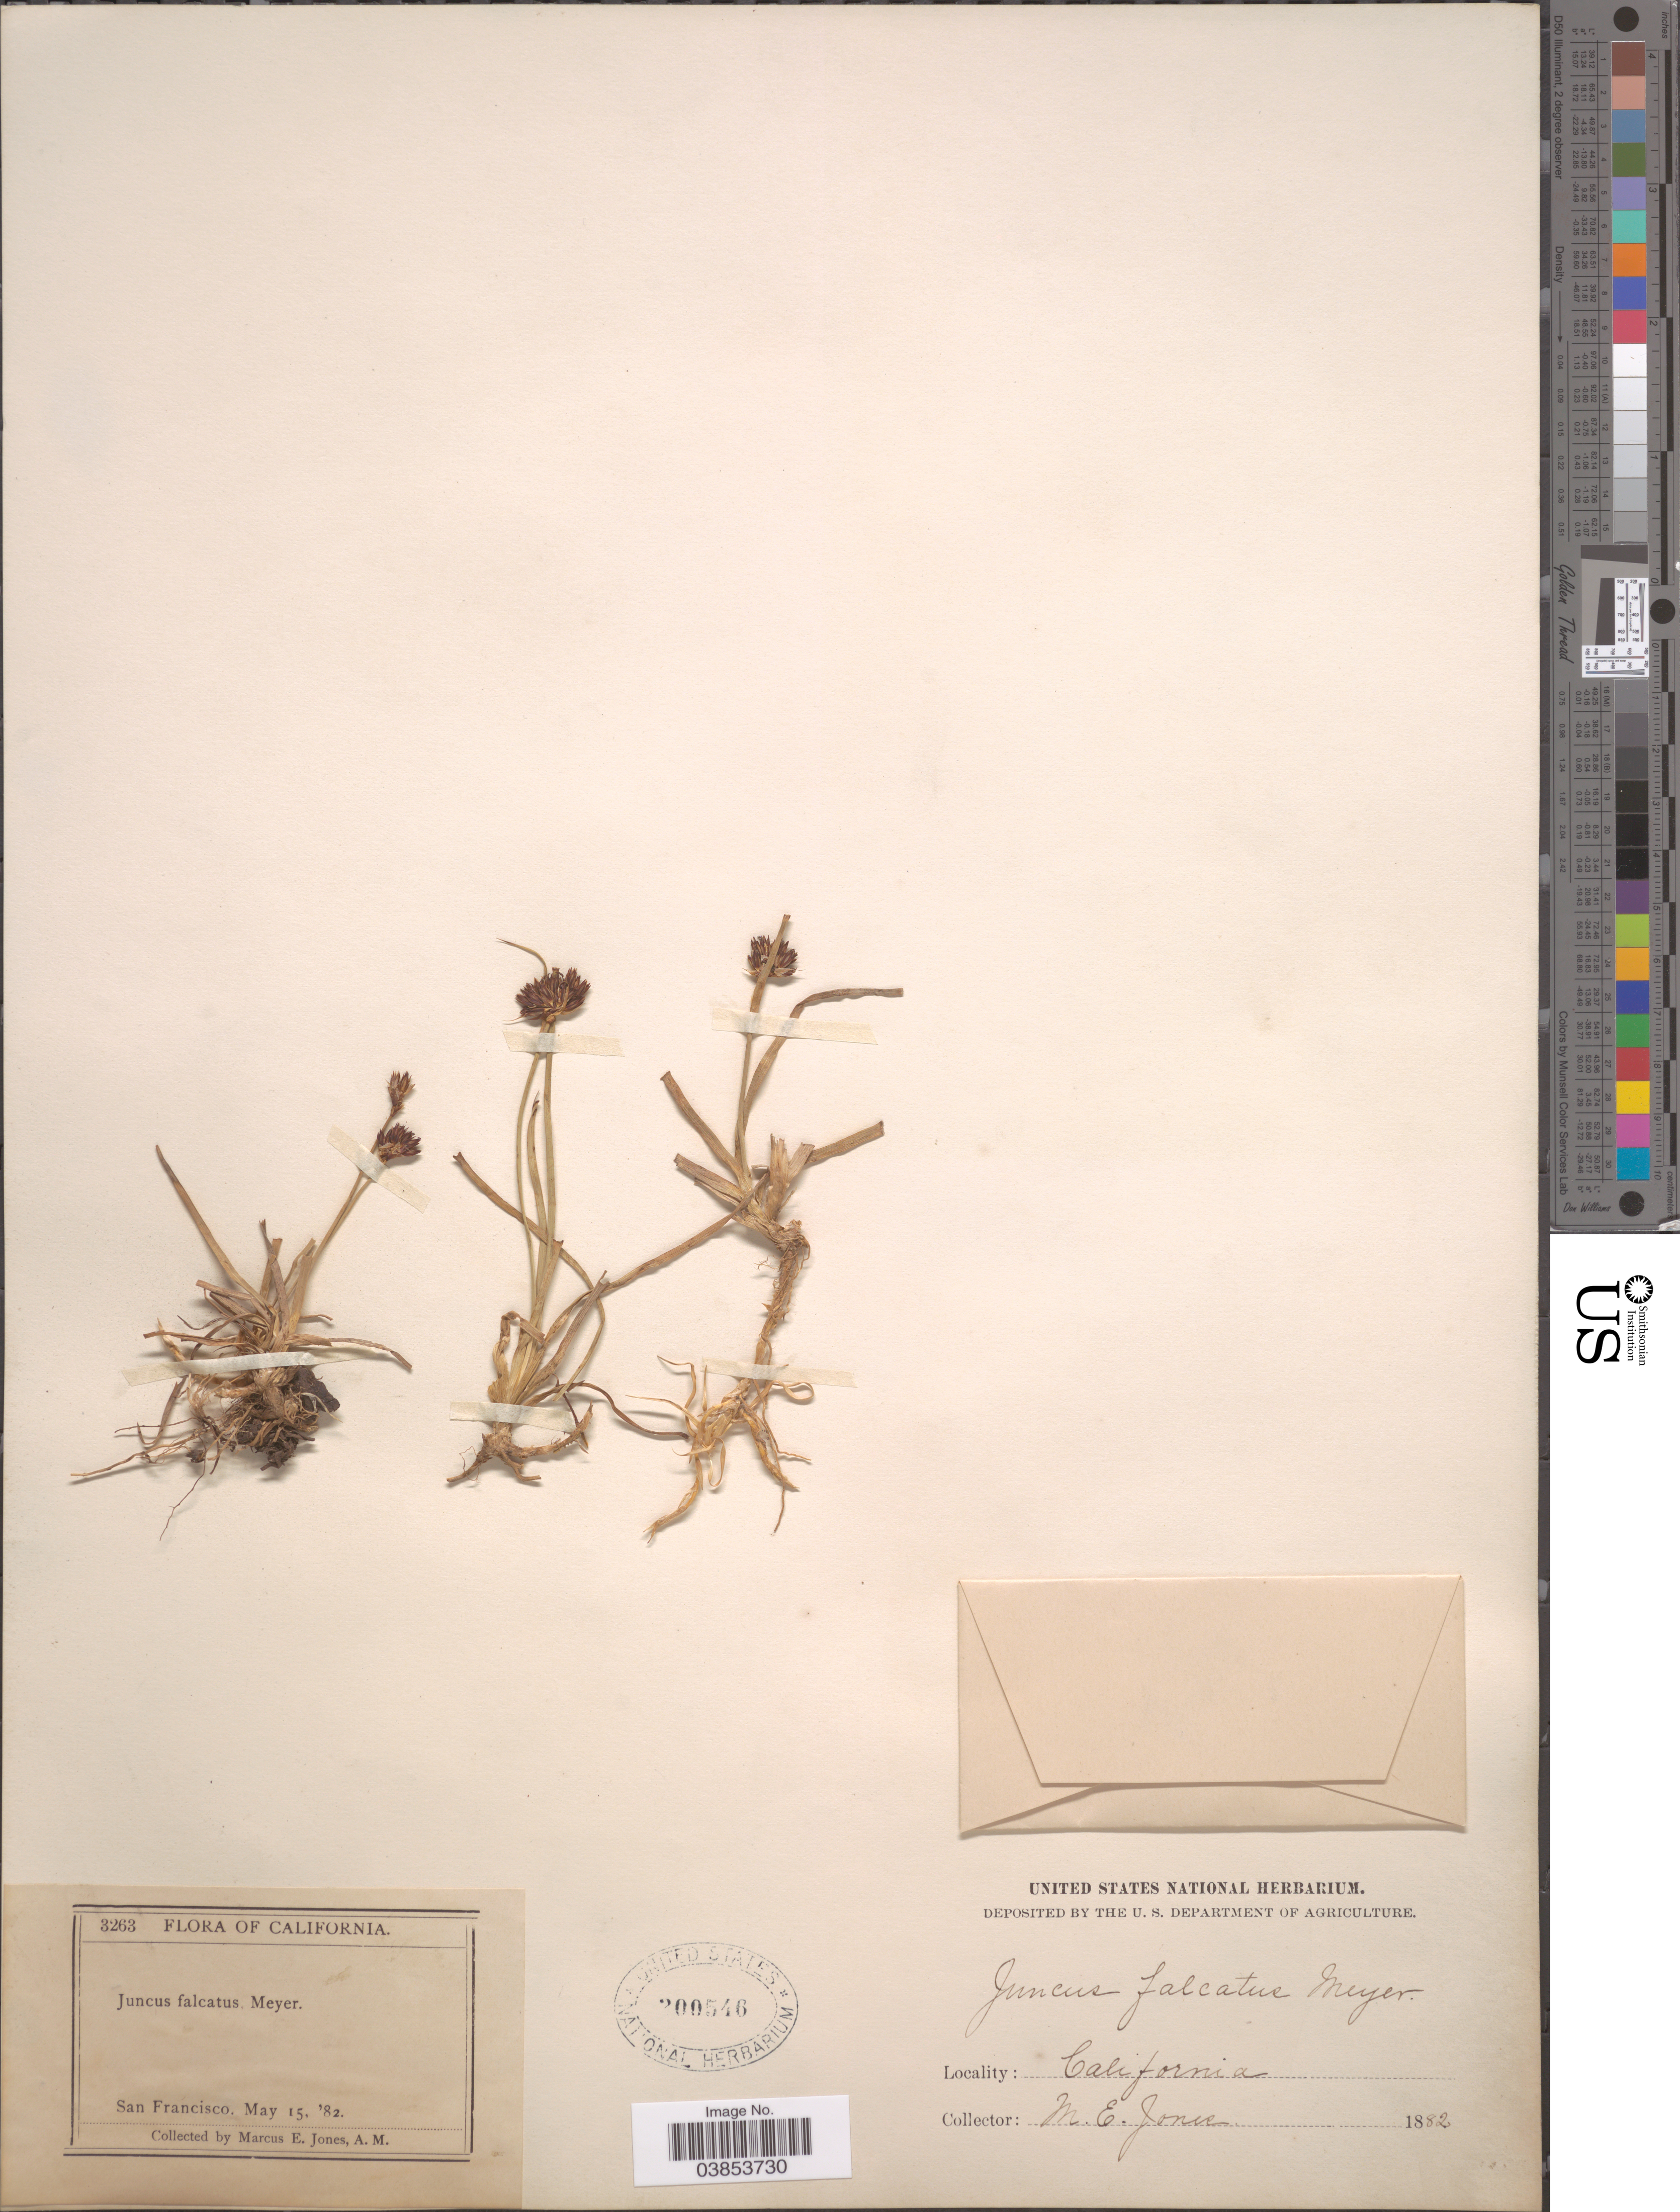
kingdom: Plantae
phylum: Tracheophyta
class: Liliopsida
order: Poales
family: Juncaceae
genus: Juncus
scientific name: Juncus falcatus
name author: E. Mey.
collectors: M. E. Jones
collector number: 3263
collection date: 1882-05-15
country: United States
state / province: California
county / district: San Francisco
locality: San Francisco.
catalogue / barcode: US 200546